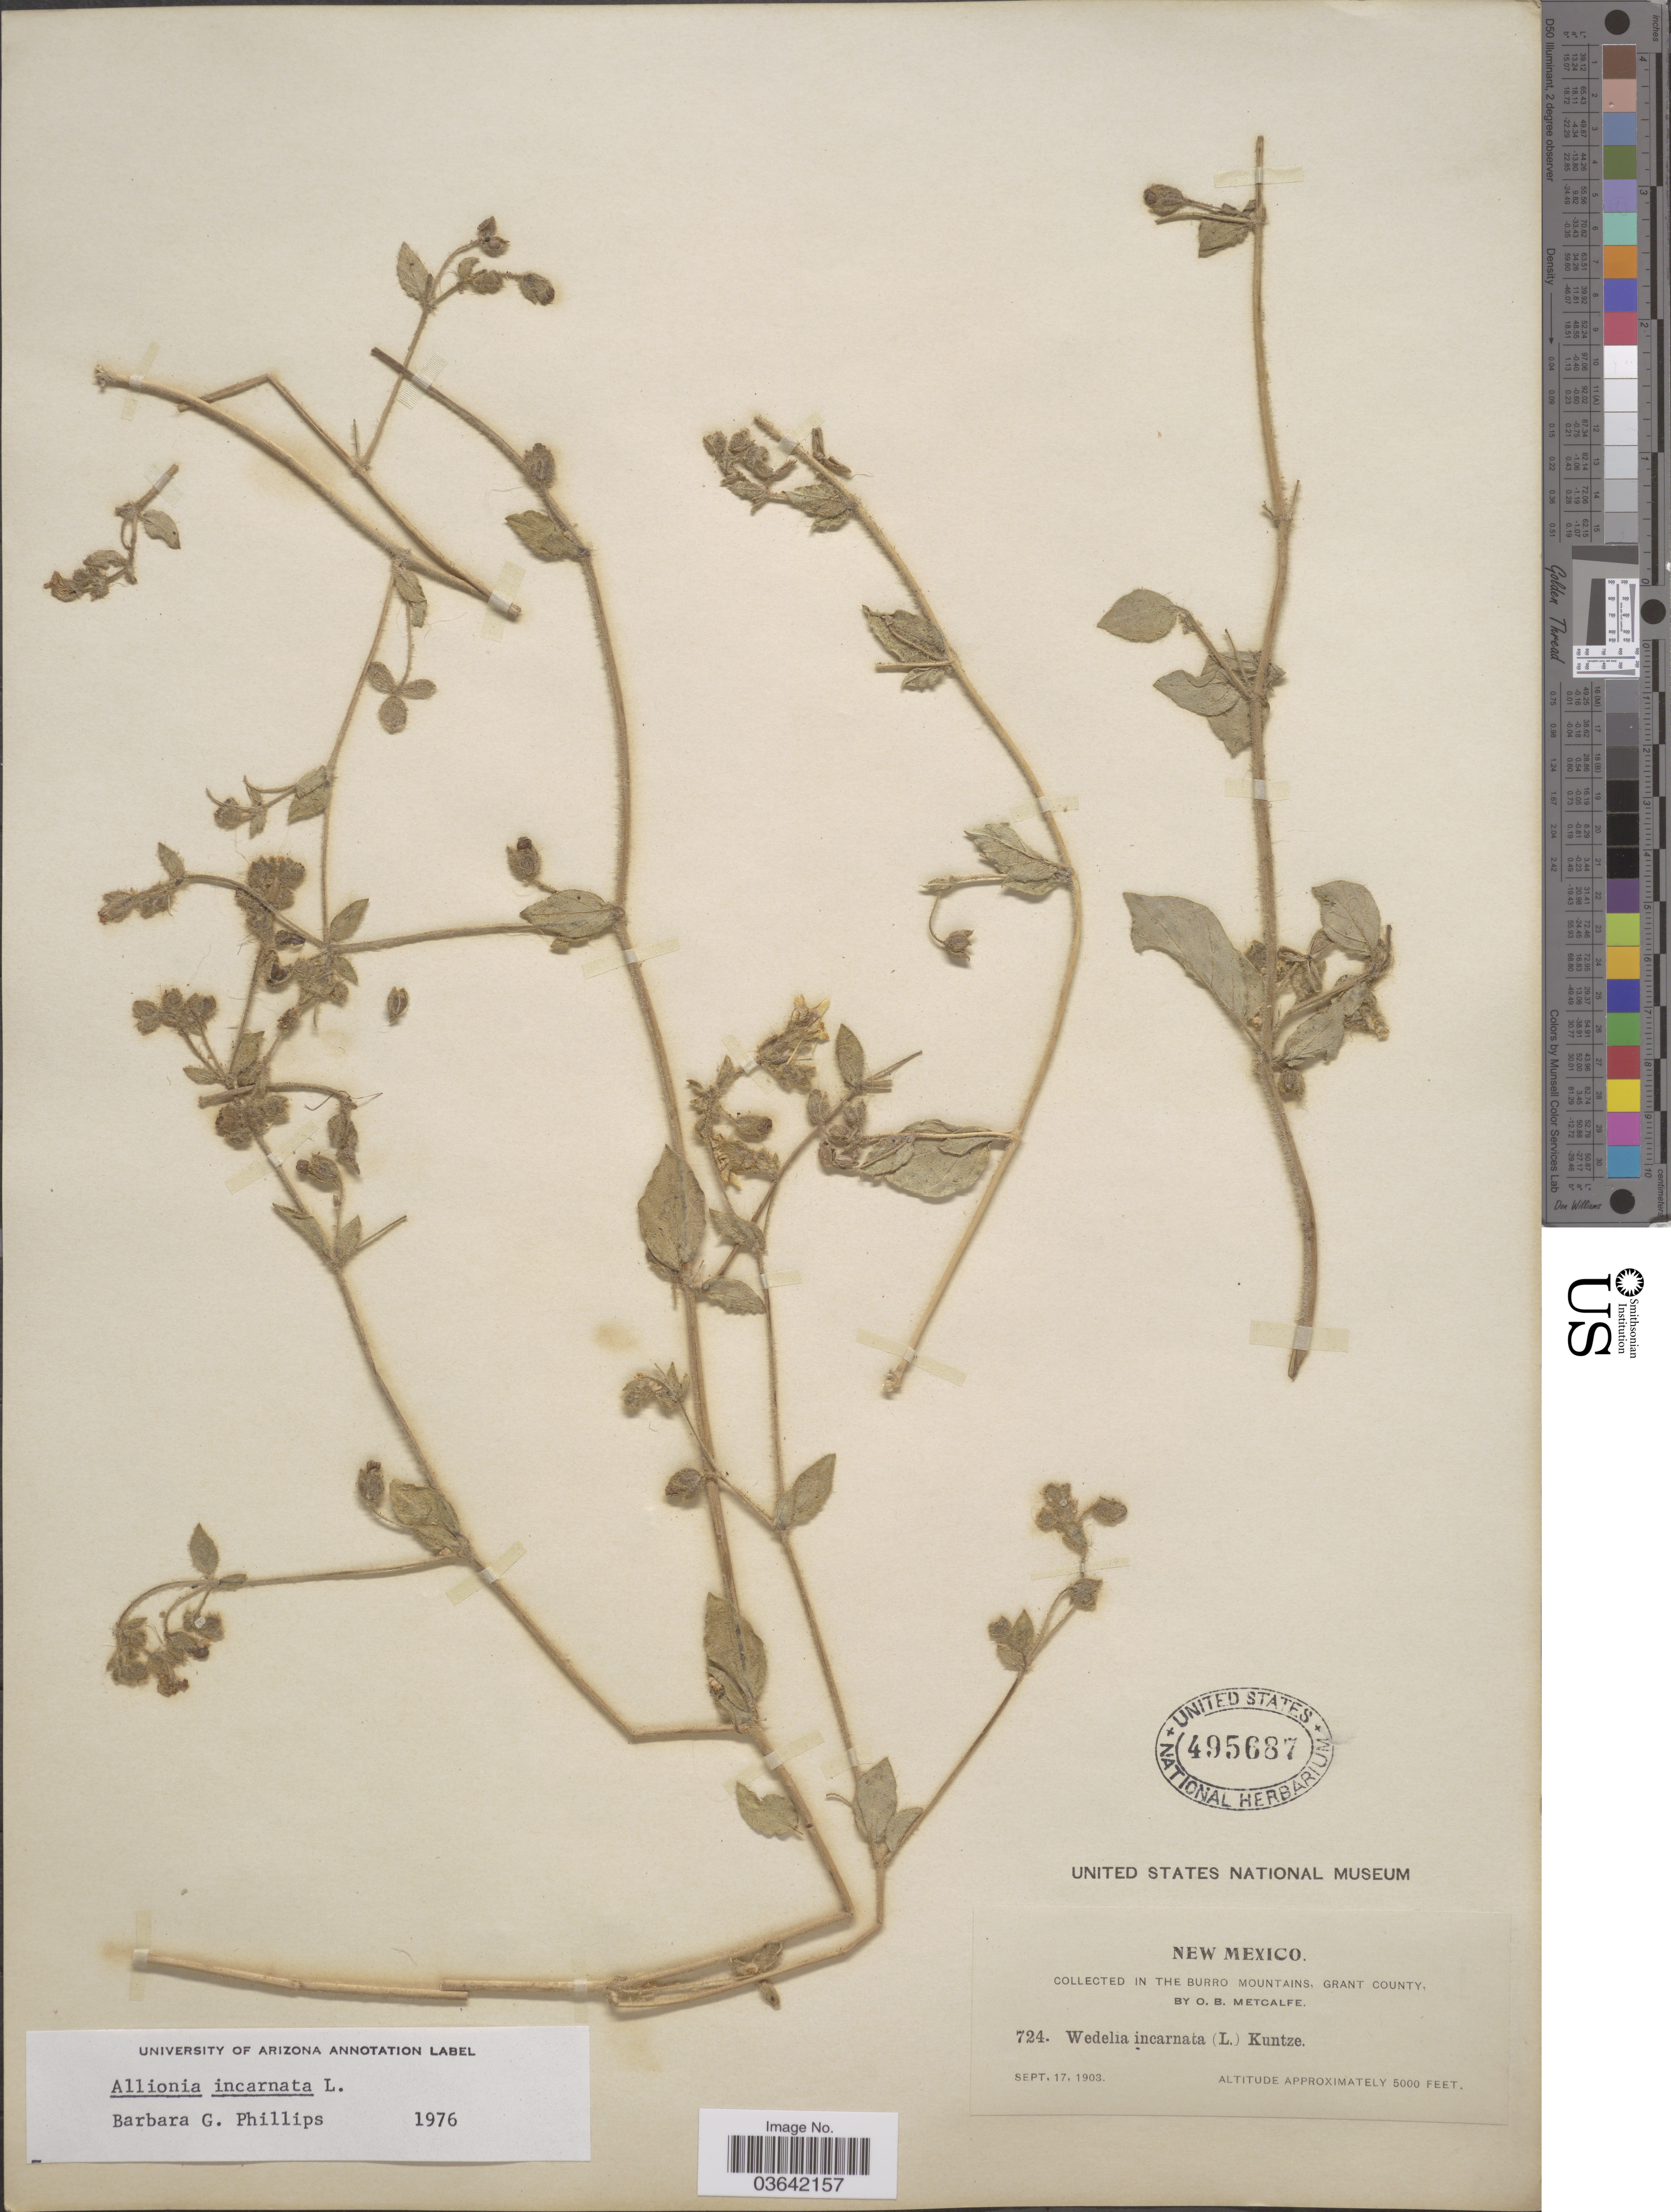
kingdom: Plantae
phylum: Tracheophyta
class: Magnoliopsida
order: Caryophyllales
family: Nyctaginaceae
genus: Allionia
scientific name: Allionia incarnata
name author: L.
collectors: O. B. Metcalfe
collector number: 724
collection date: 1903-09-17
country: United States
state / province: New Mexico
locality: In the Burro Mountains, Grant County.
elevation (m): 1524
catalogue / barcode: US 495687